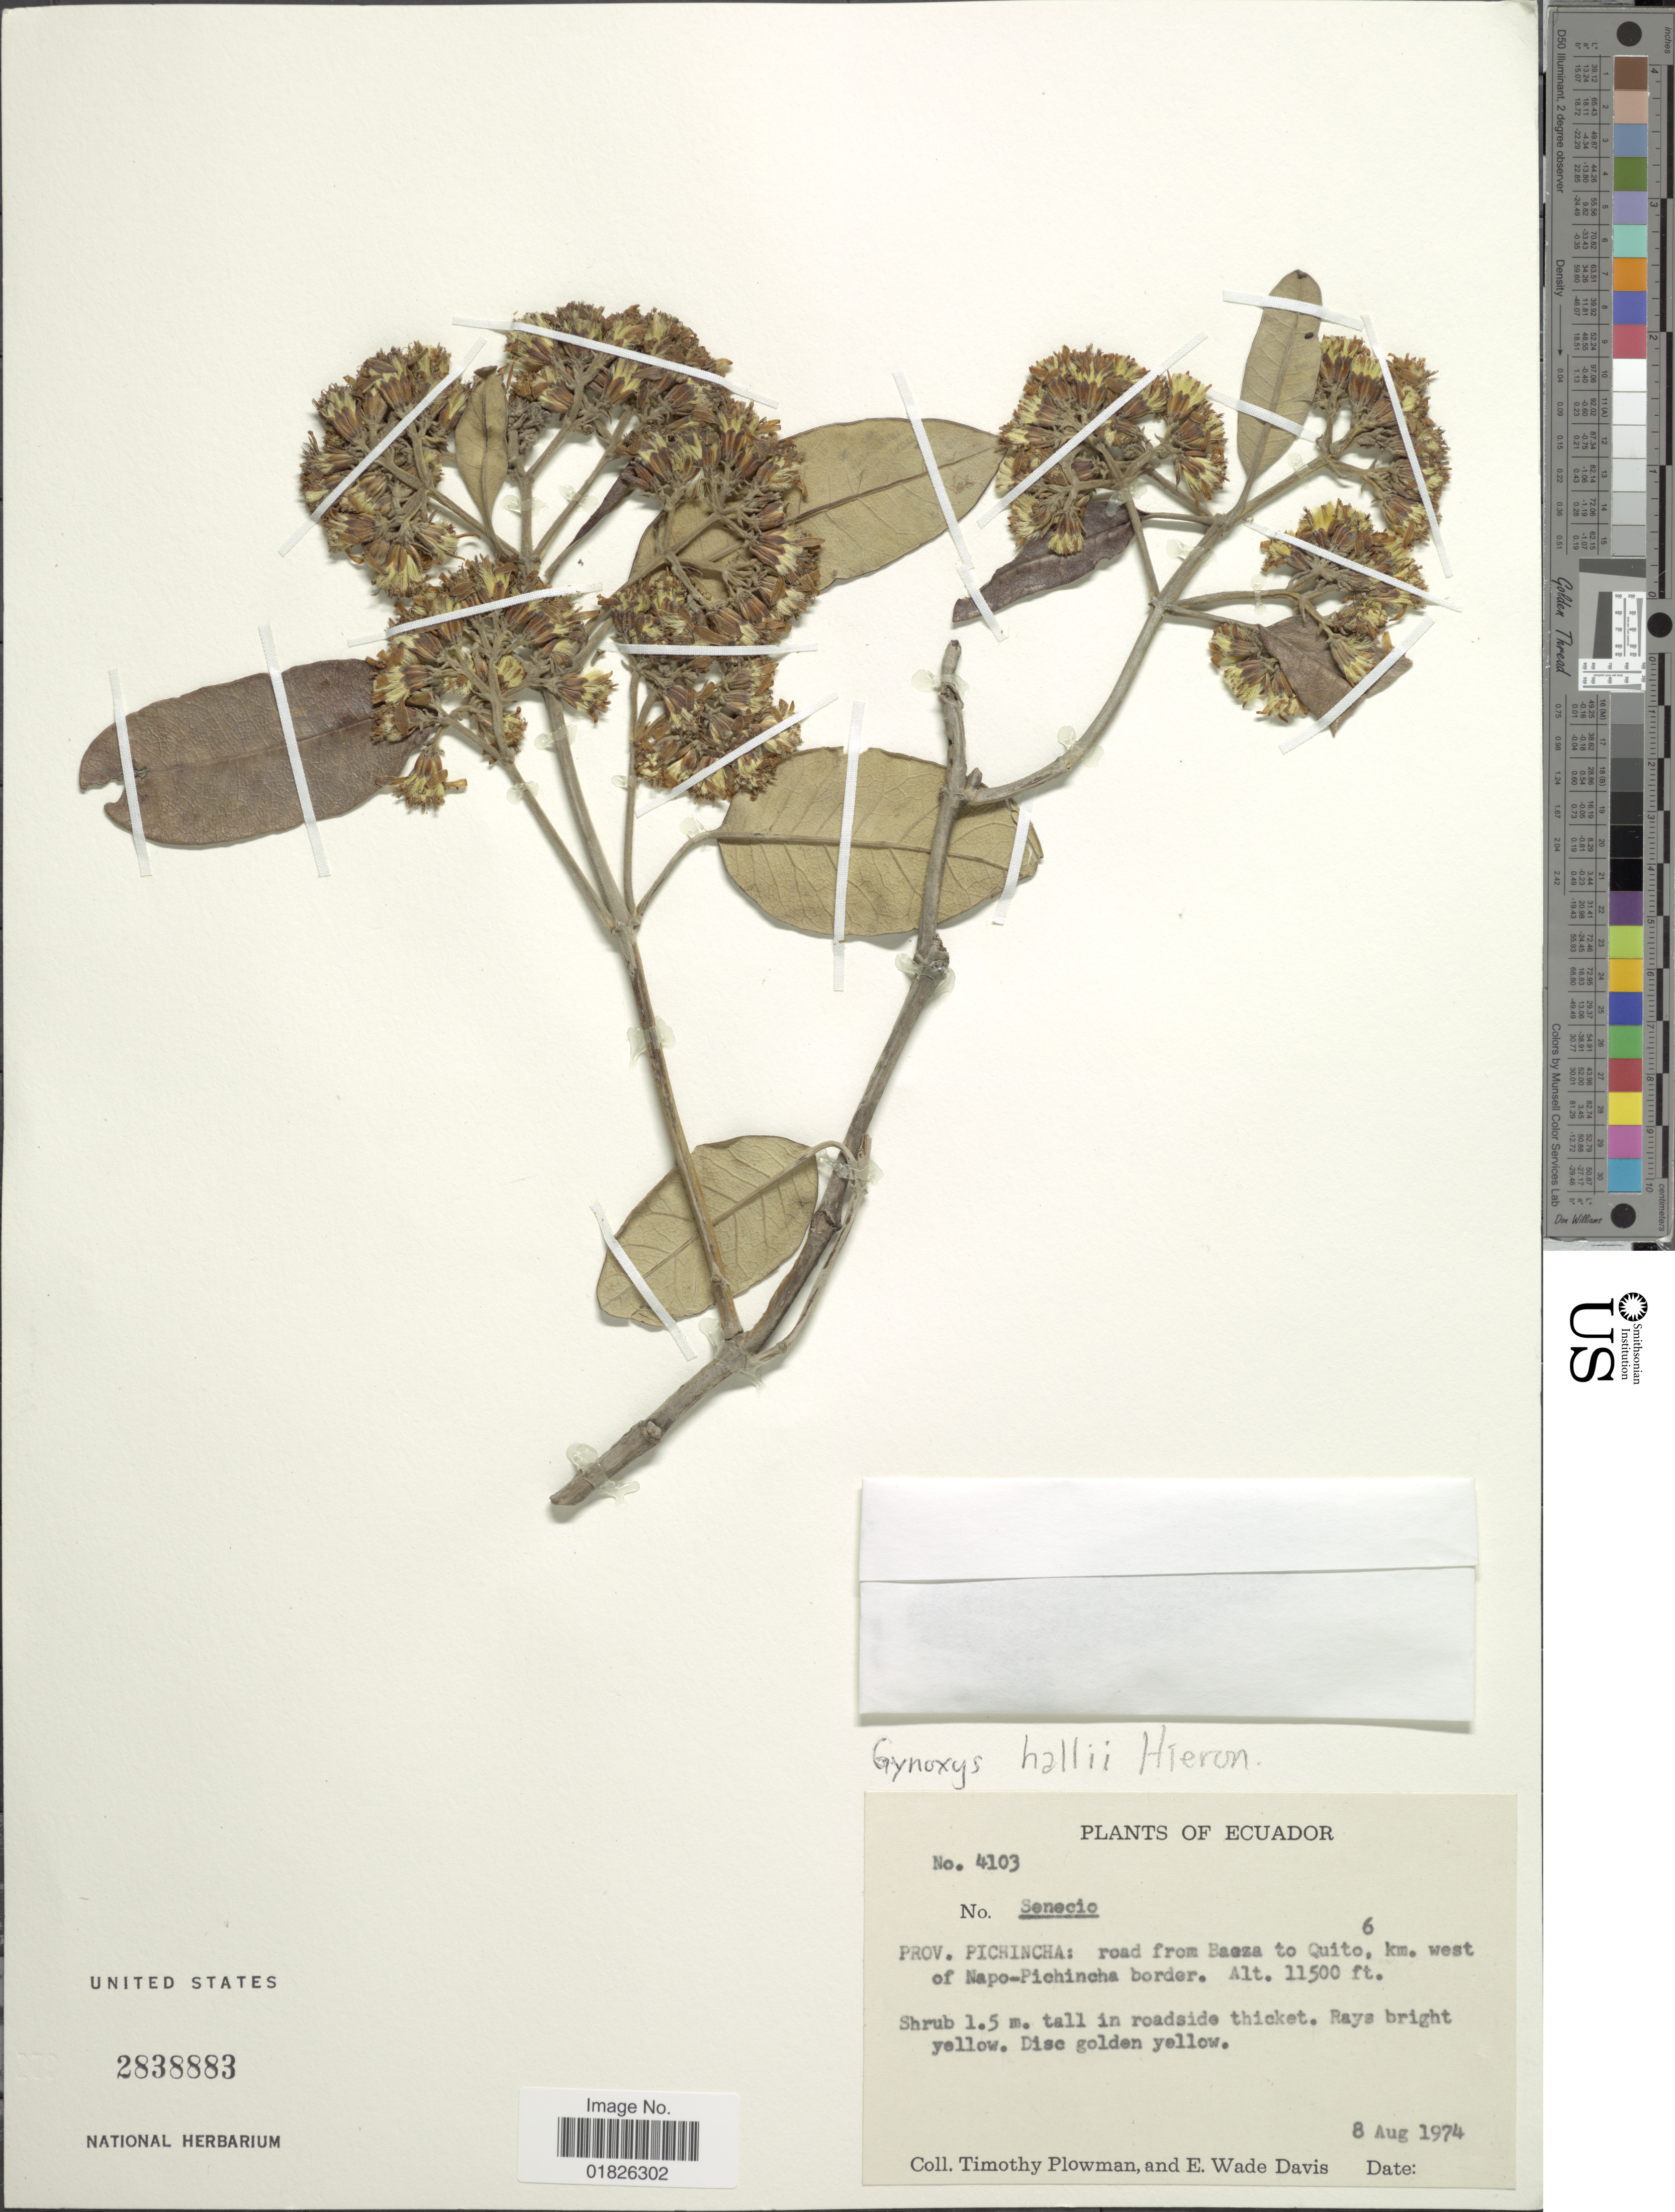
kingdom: Plantae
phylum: Tracheophyta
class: Magnoliopsida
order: Asterales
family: Asteraceae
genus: Gynoxys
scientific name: Gynoxys hallii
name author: Cass.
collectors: T. Plowman & E. Wade-Davis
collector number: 4103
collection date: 1974-08-08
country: Ecuador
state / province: Pichincha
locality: Road from Baeza to Quito, 6 km. west of Napo-Pichincha border.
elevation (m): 3505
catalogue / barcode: US 2838883